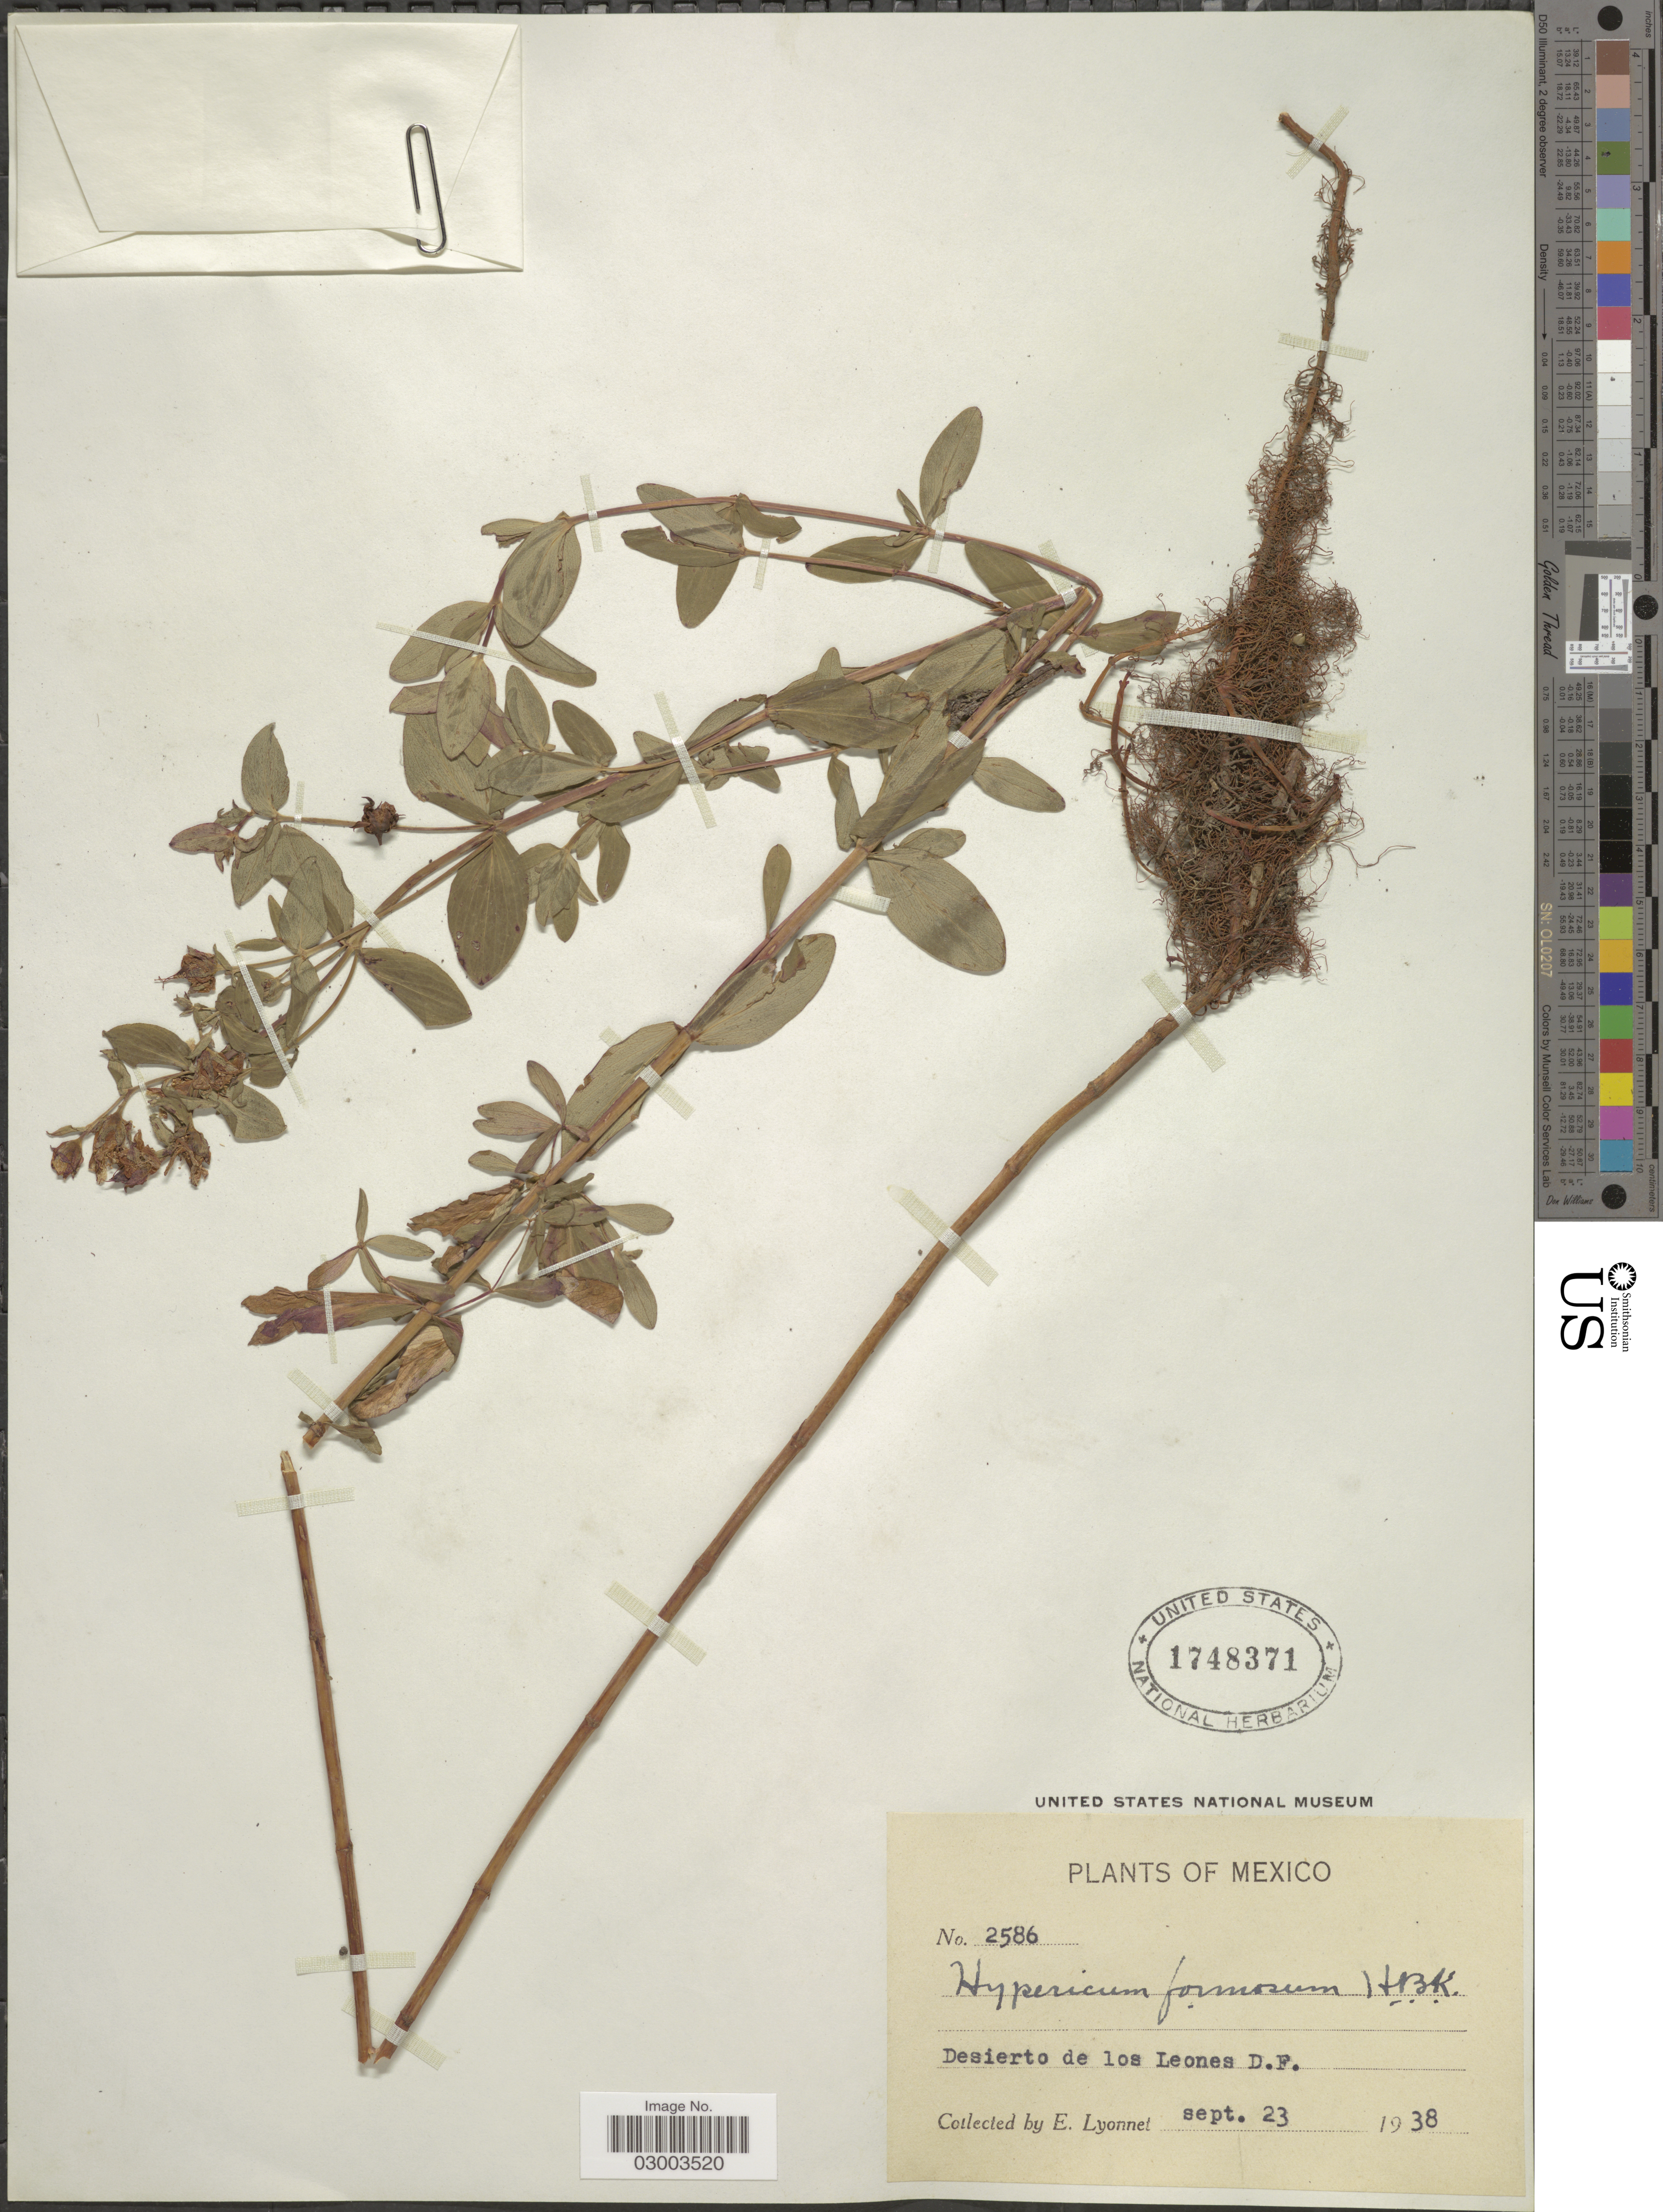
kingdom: Plantae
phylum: Tracheophyta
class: Magnoliopsida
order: Malpighiales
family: Hypericaceae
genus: Hypericum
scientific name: Hypericum simulans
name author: Rose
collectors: E. Lyonnet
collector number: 2586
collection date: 1938-09-23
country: Mexico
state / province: Distrito Federal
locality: Desierto de los Leones.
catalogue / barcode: US 1748371